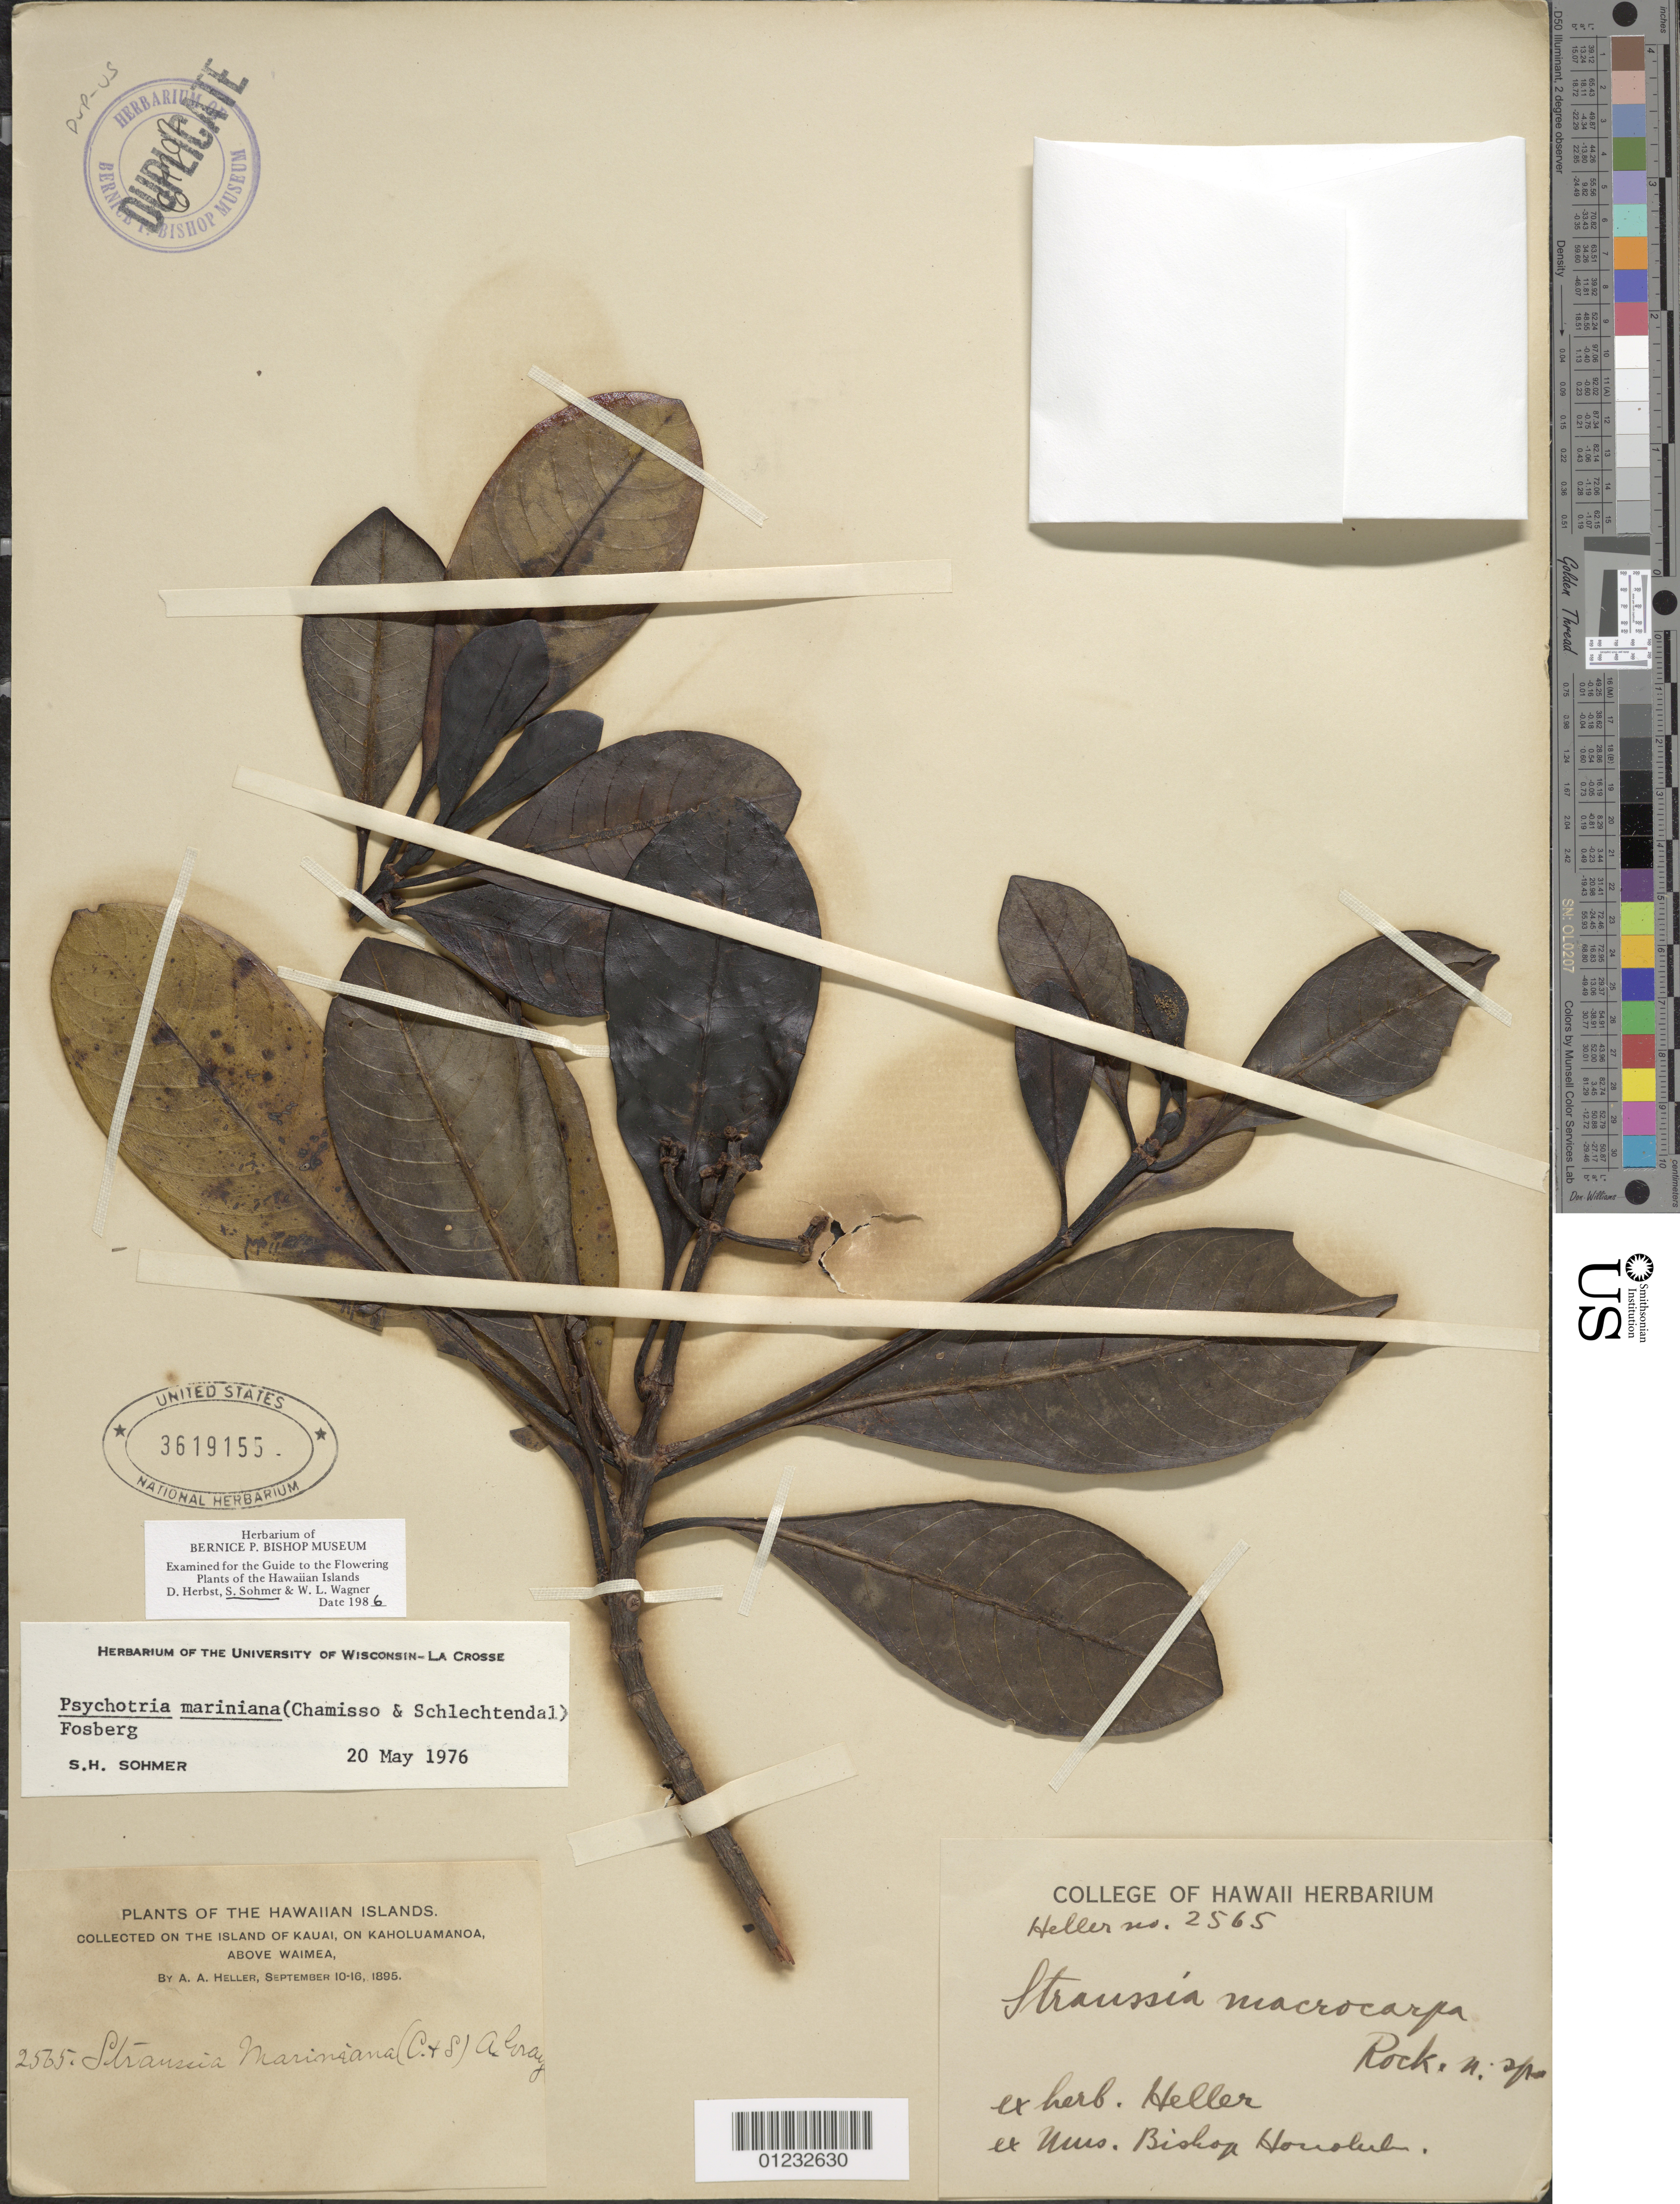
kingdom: Plantae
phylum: Tracheophyta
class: Magnoliopsida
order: Gentianales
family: Rubiaceae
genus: Psychotria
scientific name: Psychotria mariniana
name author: (Cham. & Schltdl.) Fosberg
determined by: Sohmer, S. H.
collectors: A. A. Heller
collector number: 2565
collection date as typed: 10 Sep 1895 to 16 Sep 1895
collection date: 1895-09-10/1895-09-16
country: United States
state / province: Hawaii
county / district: Kauai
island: Kaua'i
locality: On Kaholuamanoa, above Waimea.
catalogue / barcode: US 3619155